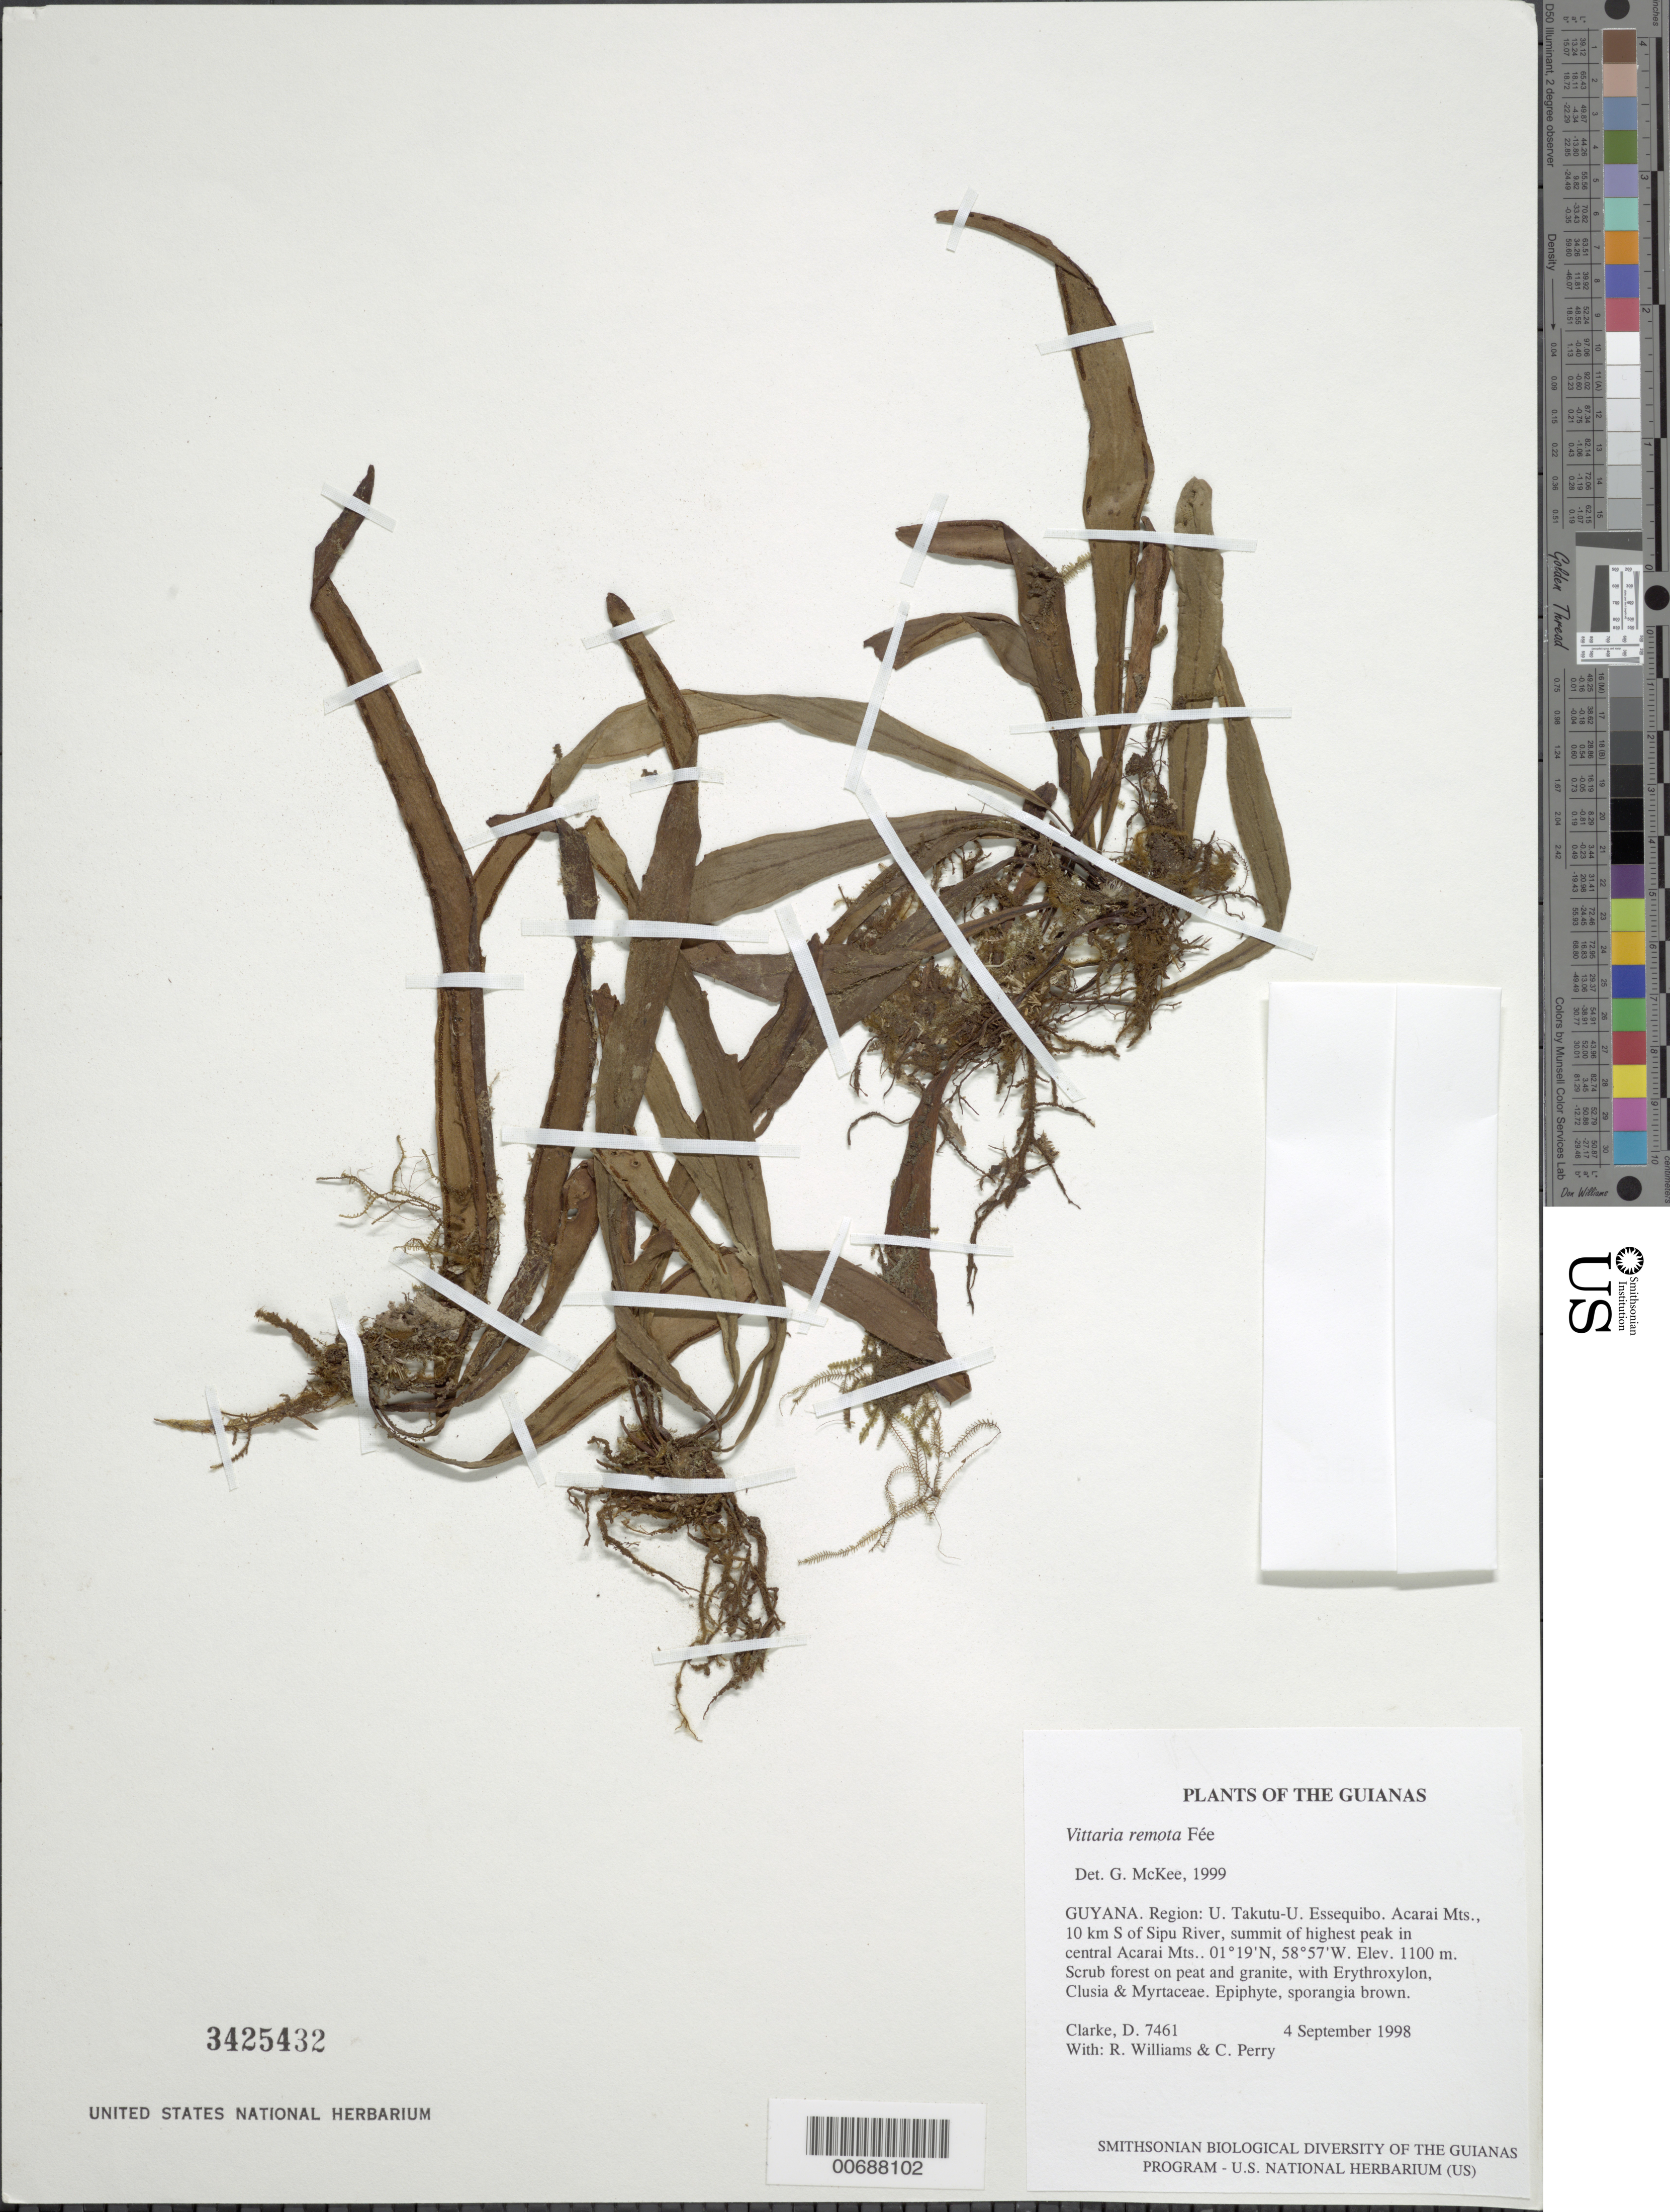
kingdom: Plantae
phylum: Tracheophyta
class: Polypodiopsida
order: Polypodiales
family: Pteridaceae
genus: Vittaria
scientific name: Vittaria remota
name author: Fée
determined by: McKee, G. S., (US), NMNH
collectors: H. D. Clarke, R. Williams & C. Perry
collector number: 7461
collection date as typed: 4 September 1998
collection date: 1998-09-04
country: Guyana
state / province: U. Takutu-U. Essequibo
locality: Acarai Mts., 10 km S of Sipu River, summit of highest peak in central Acarai Mts.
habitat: Scrub forest on peat and granite, with Erythroxylum, Clusia & Myrtaceae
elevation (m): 1100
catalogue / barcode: US 3425432